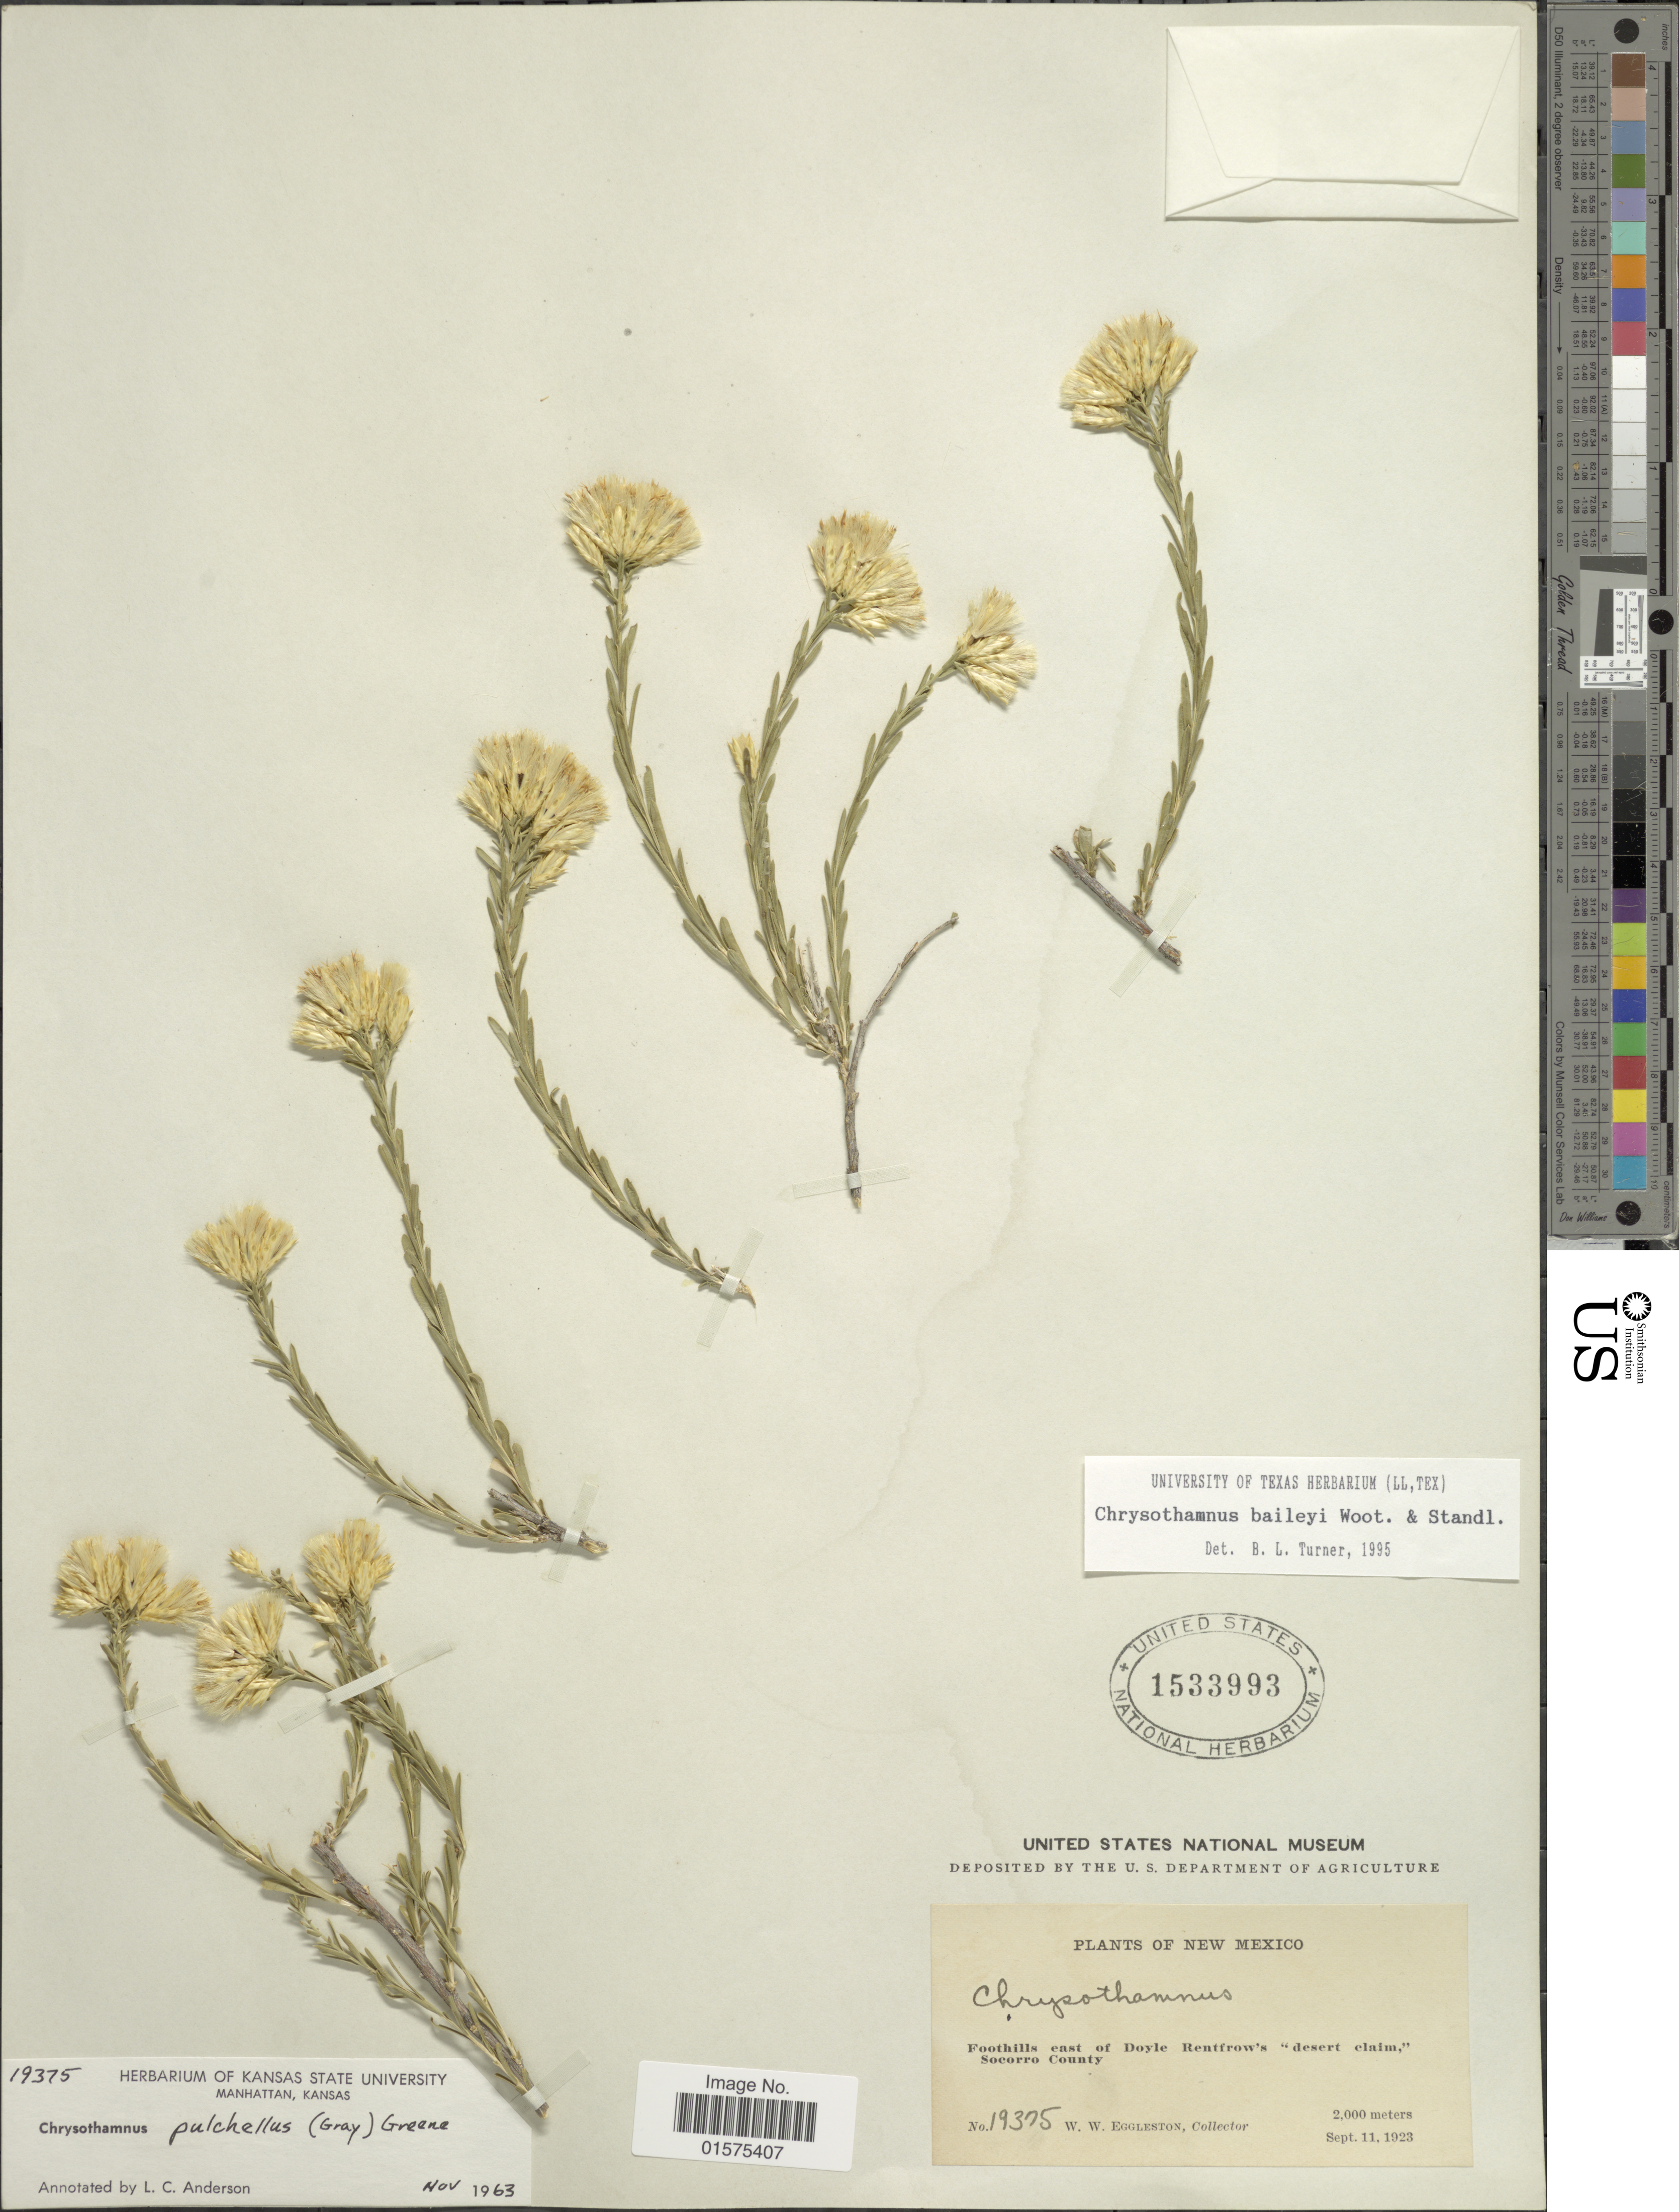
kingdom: Plantae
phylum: Tracheophyta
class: Magnoliopsida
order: Asterales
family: Asteraceae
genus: Lorandersonia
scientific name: Lorandersonia baileyi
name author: (Wooton & Standl.) et al.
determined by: Urbatsch, Lowell E., Curator (LSU), Louisiana State University (UNITED STATES)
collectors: W. W. Eggleston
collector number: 19375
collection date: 1923-09-11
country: United States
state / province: New Mexico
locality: Foothills east of Doyle Rentfrow's "desert claim," Socorro County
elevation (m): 2000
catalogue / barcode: US 1533993